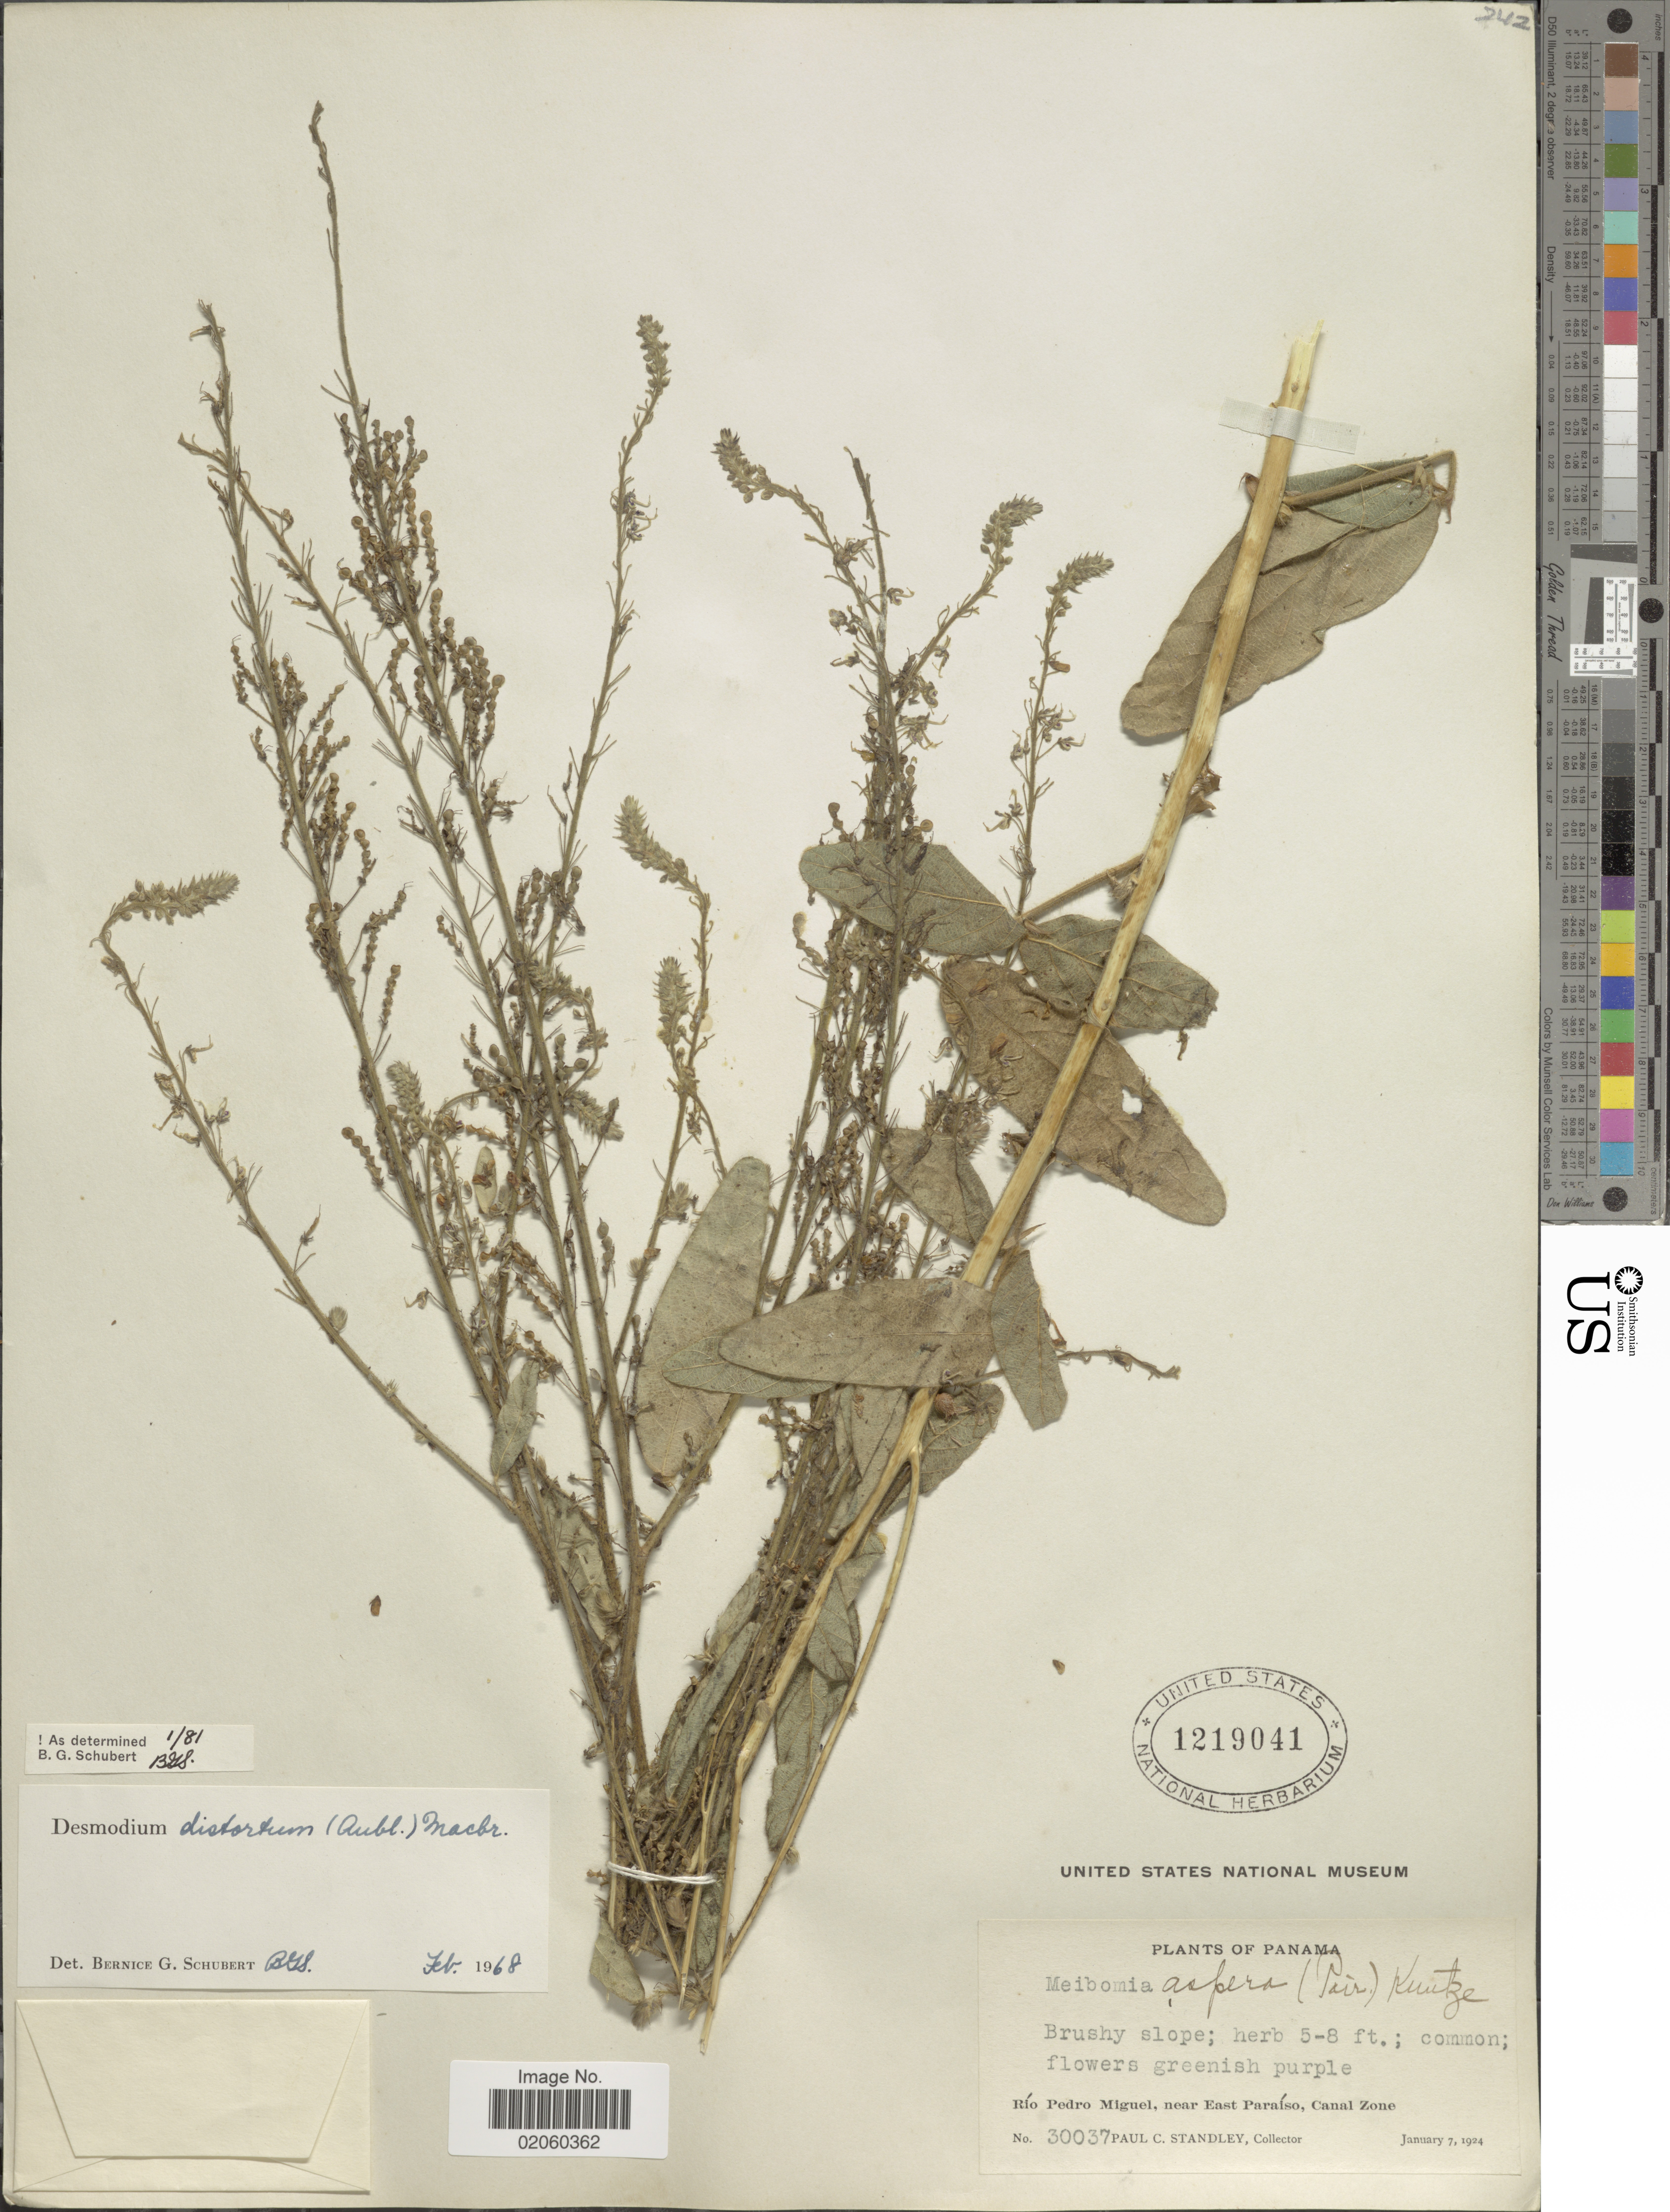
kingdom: Plantae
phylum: Tracheophyta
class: Magnoliopsida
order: Fabales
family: Fabaceae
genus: Desmodium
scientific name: Desmodium distortum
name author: (Aubl.) J.F. Macbr.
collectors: P. C. Standley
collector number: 30037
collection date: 1924-01-07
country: Panama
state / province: Colón / Panamá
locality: Rio Pedro MIguel, near East Paraiso, Canal Zone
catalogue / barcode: US 1219041